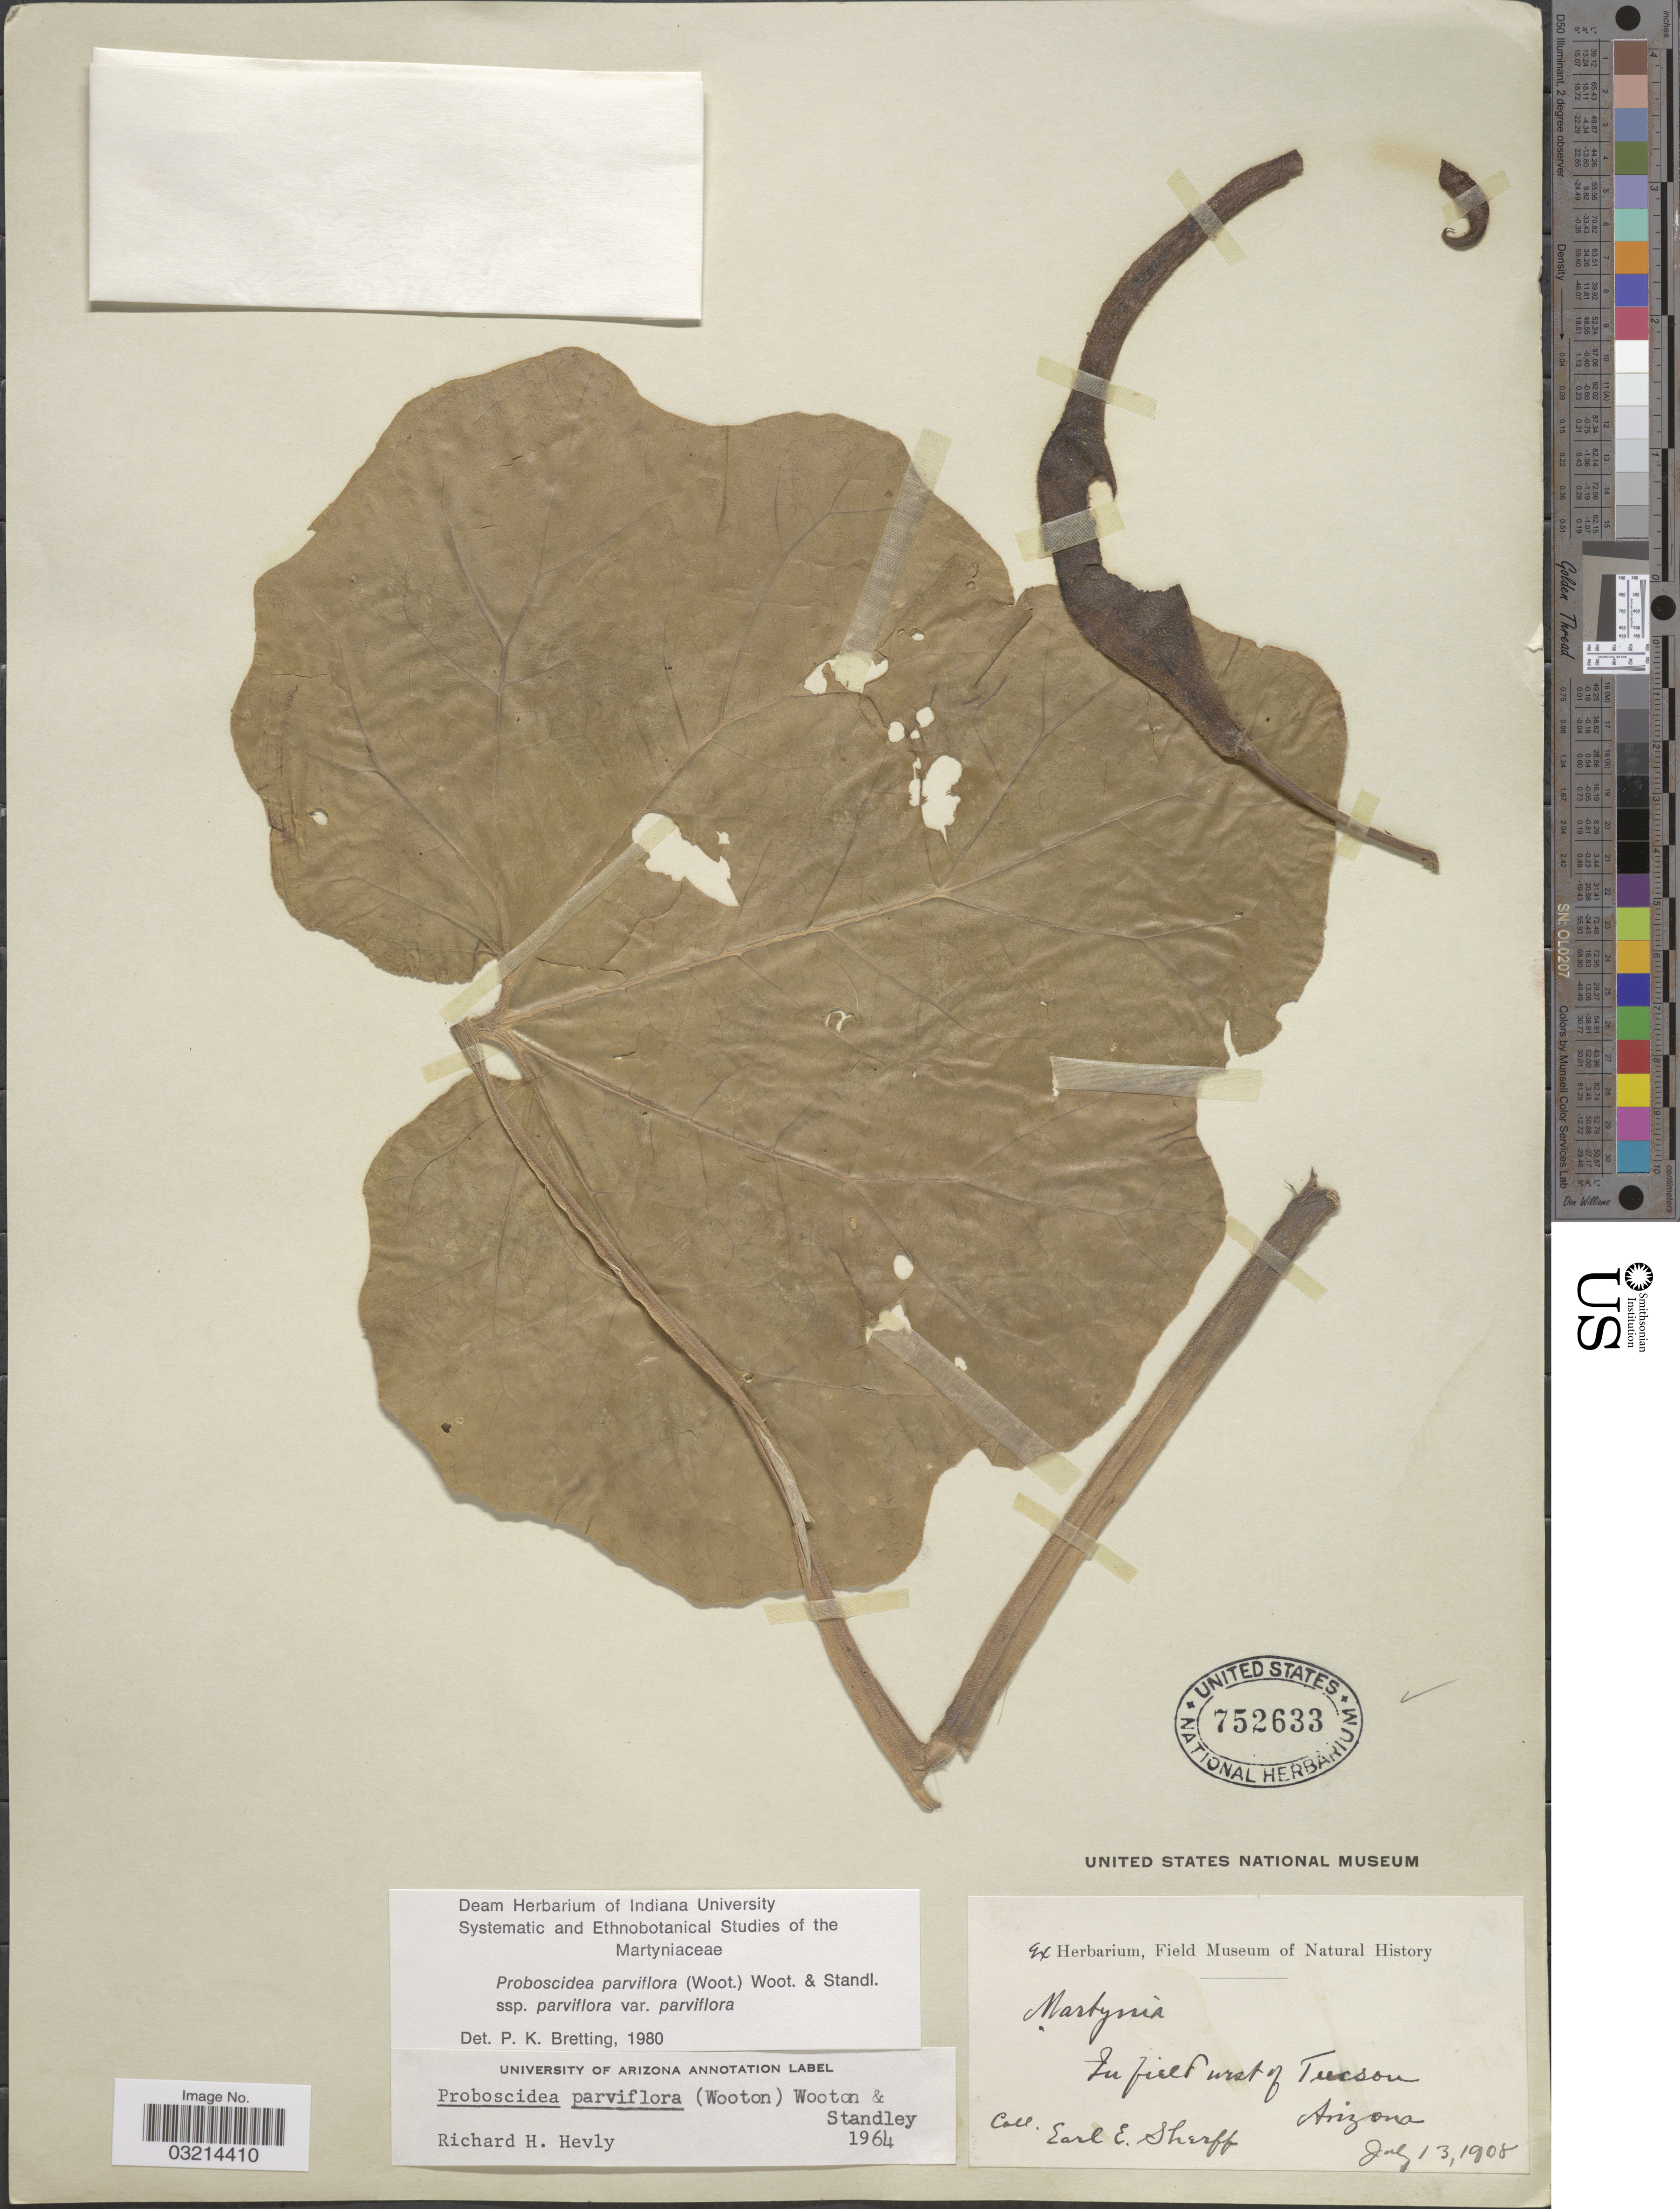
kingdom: Plantae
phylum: Tracheophyta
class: Magnoliopsida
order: Lamiales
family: Martyniaceae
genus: Proboscidea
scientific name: Proboscidea parviflora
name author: (Wooton) Wooton & Standl.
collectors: E. E. Sherff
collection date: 1908-07-13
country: United States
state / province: Arizona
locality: In field west of Tucson.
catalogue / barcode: US 752633